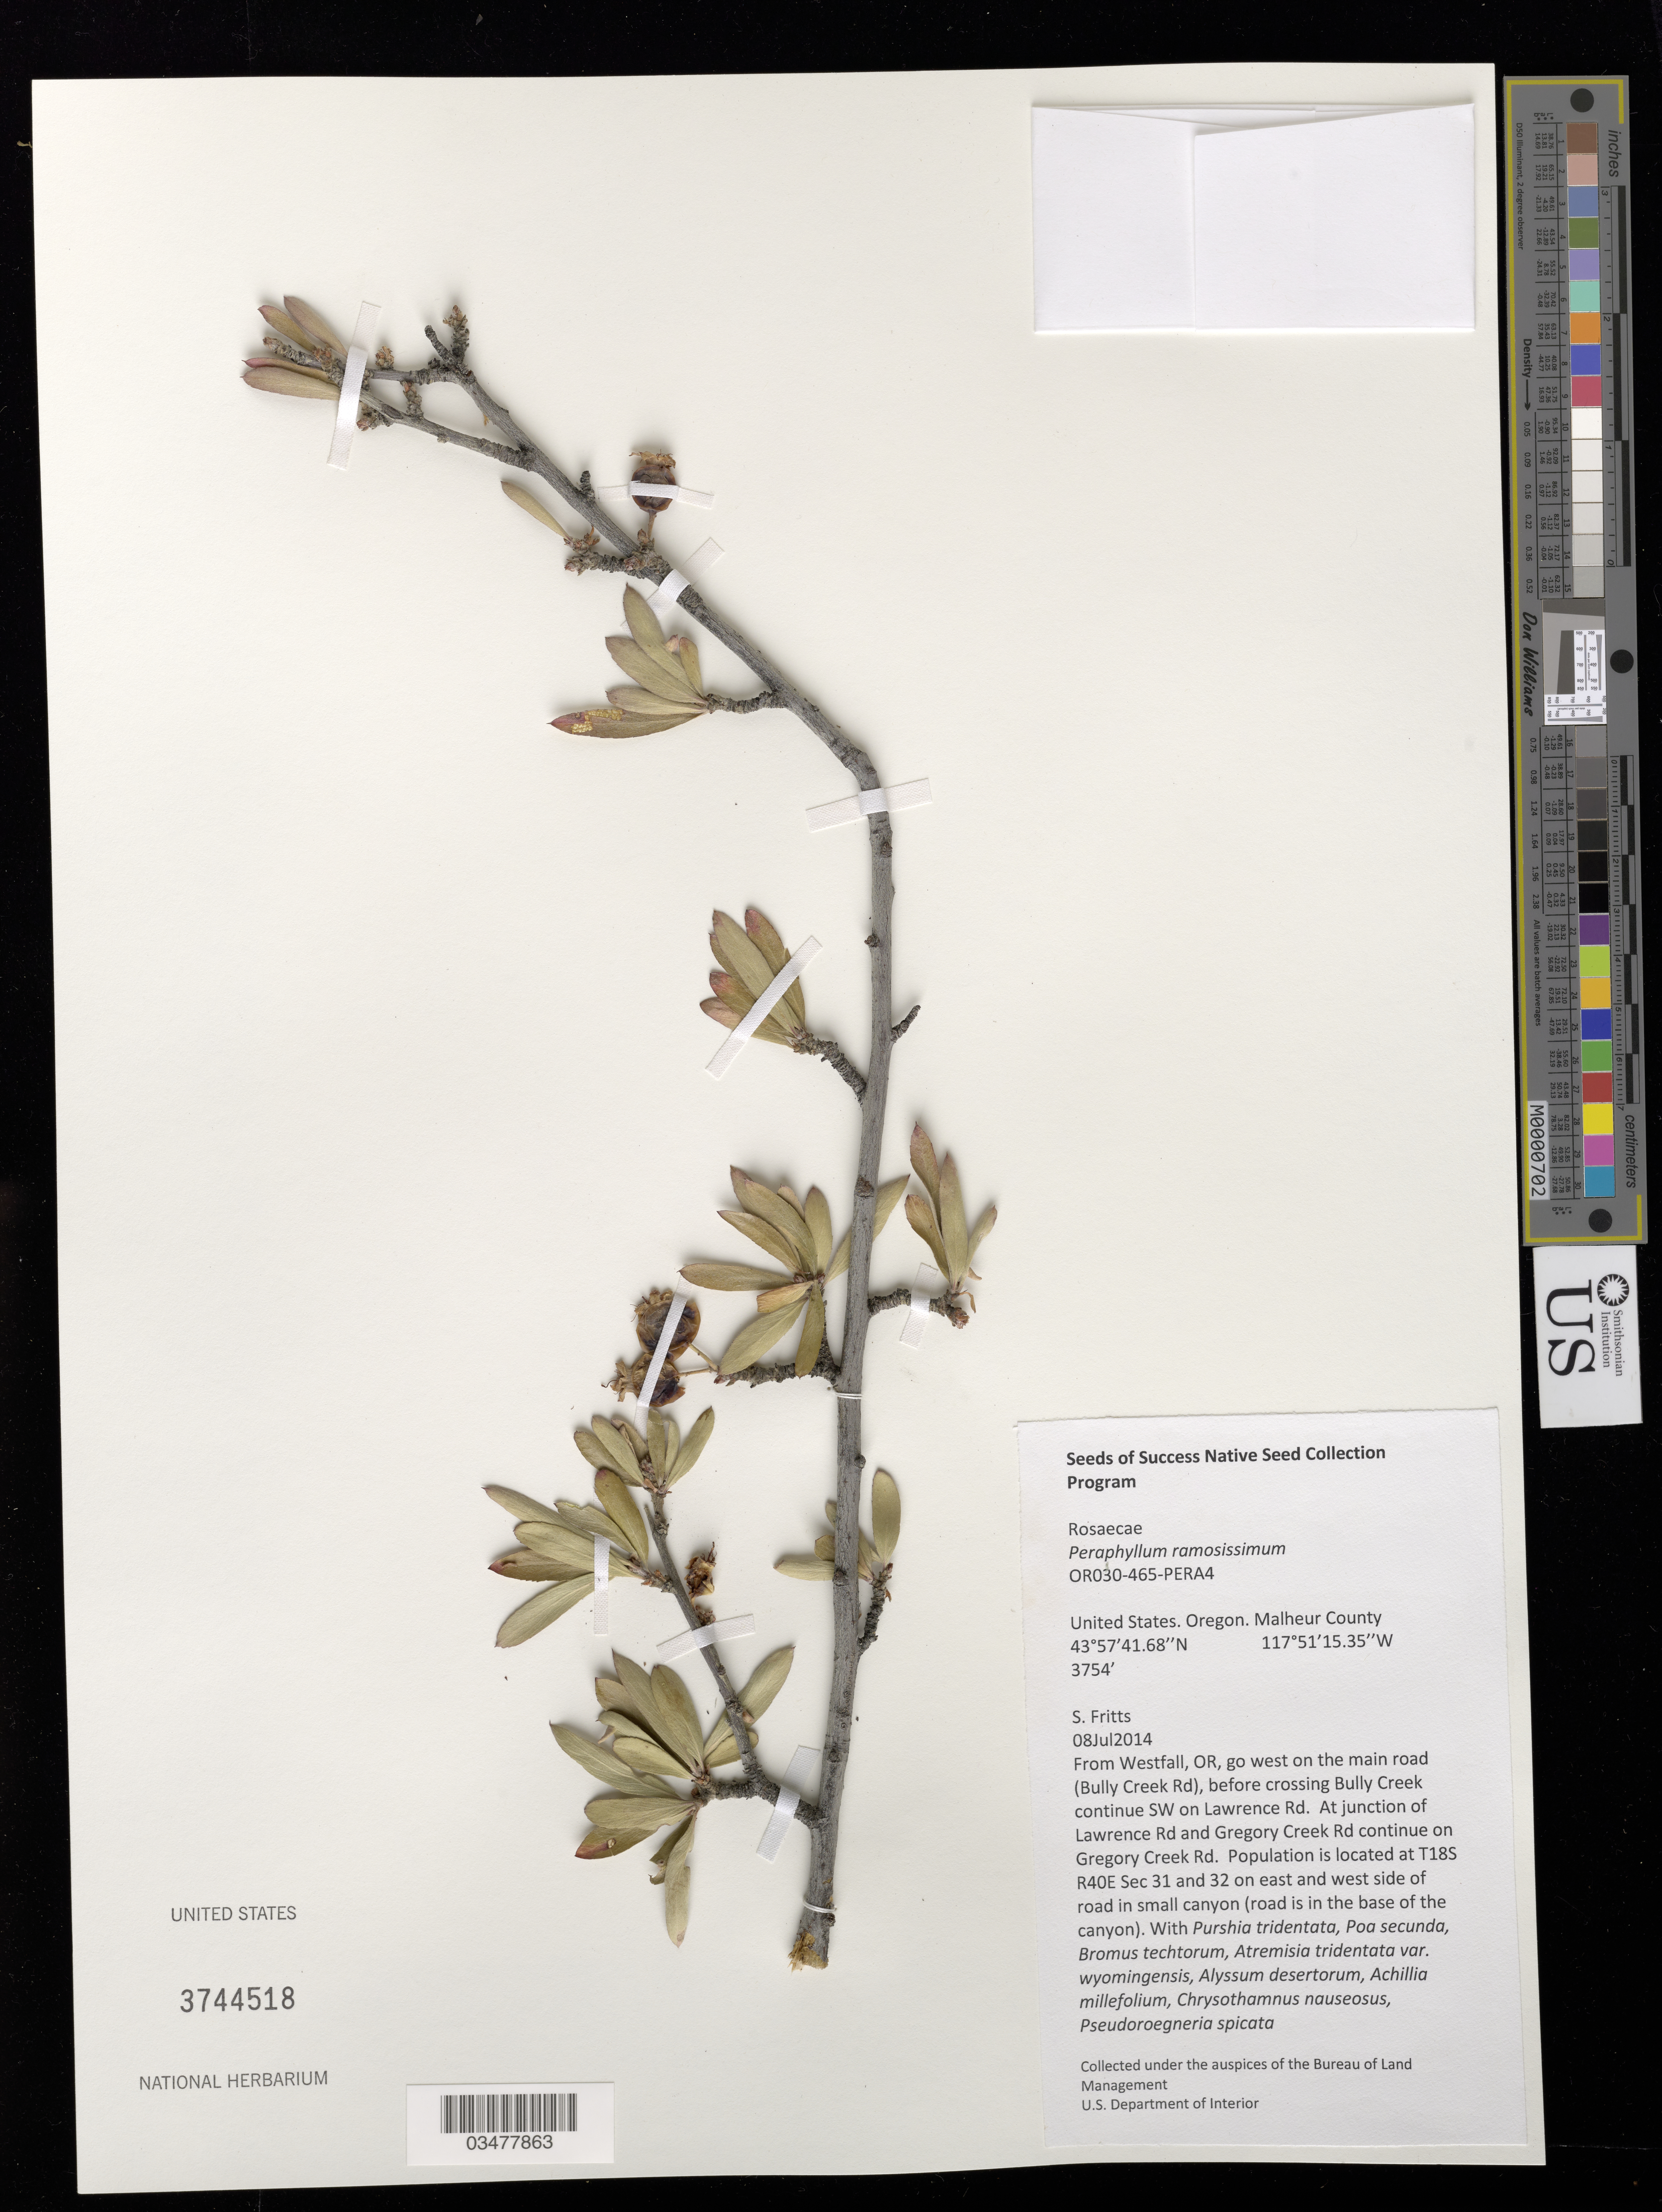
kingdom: Plantae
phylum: Tracheophyta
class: Magnoliopsida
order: Rosales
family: Rosaceae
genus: Peraphyllum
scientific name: Peraphyllum ramosissimum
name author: Nutt.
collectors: S. Fritts & G. Ordonez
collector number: OR030-465-PERA4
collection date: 2014-07-08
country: United States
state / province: Oregon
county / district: Malheur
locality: Gregory Creek Rd. T18S R40E Sec31-32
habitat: With Purshia tridentata, Poa secunda, Bromus techtorum, Achillia millefolium, etc.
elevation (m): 1144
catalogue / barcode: US 3744518